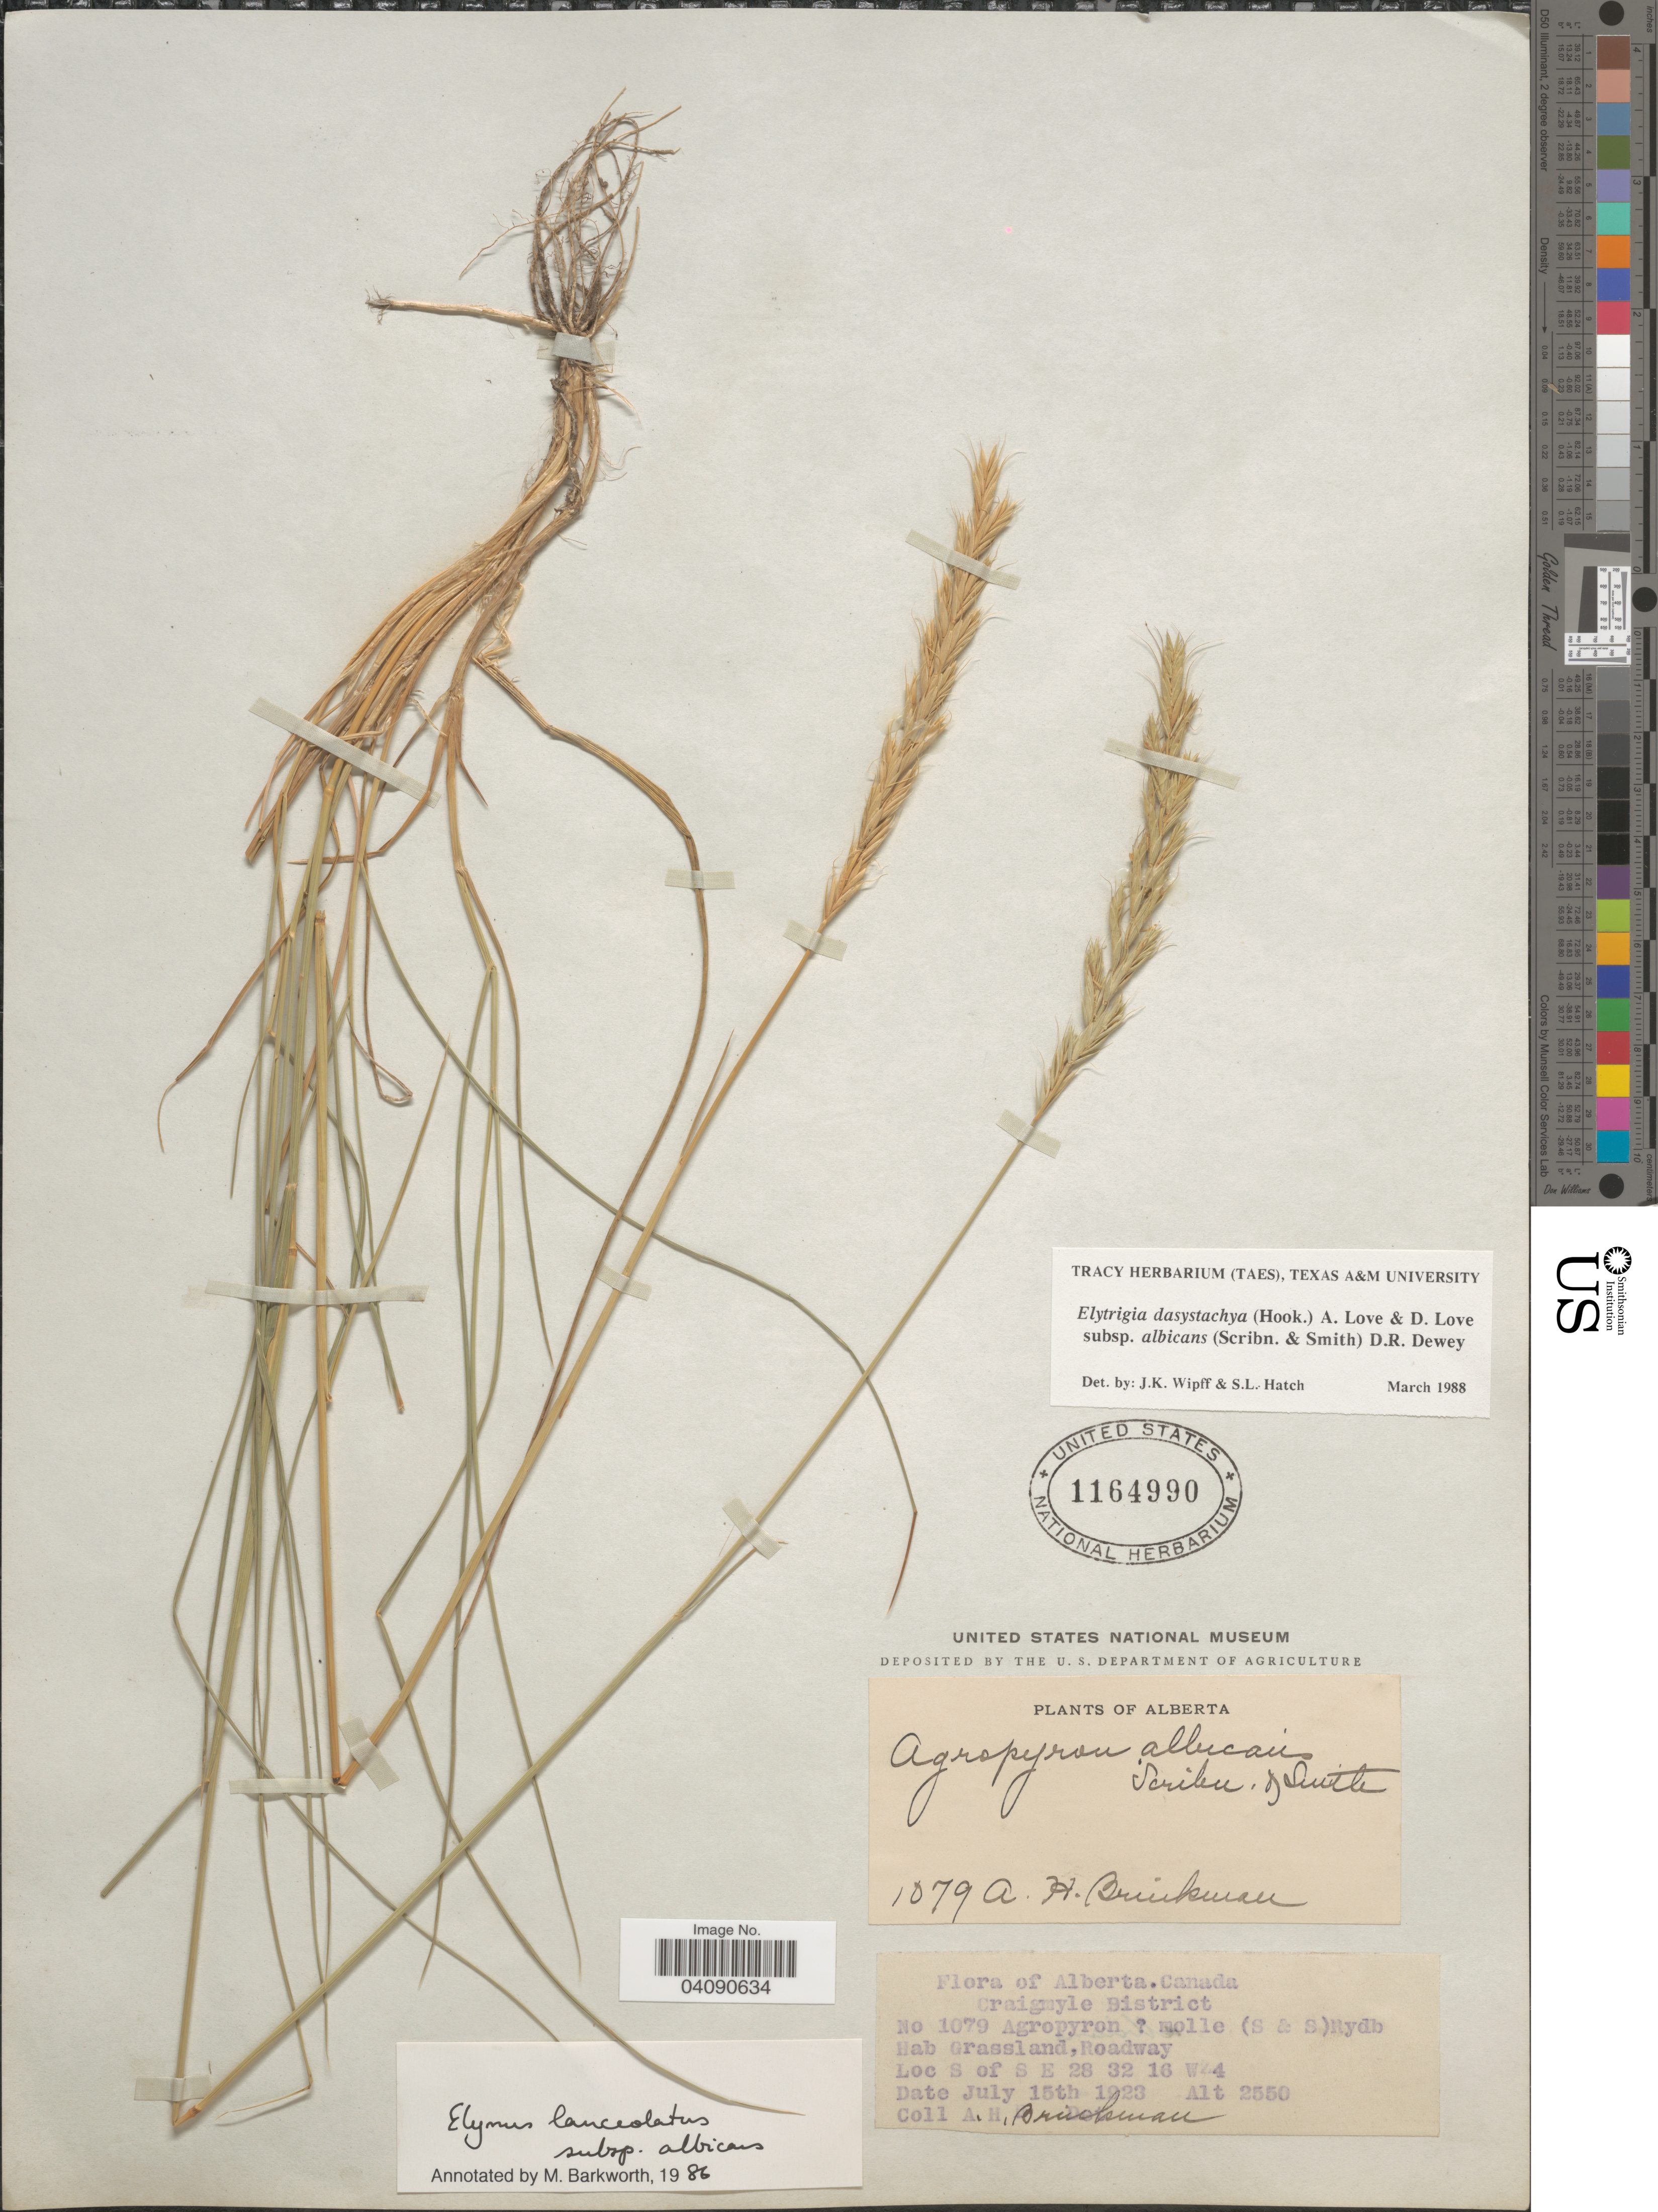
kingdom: Plantae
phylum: Tracheophyta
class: Liliopsida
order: Poales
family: Poaceae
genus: Elymus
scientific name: Elymus albicans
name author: (Scribn. & J.G. Sm.) Á. Löve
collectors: A. Brinkman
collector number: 1079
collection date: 1923-07-15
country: Canada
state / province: Alberta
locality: Craigmyle District. Grassland, Roadway. S of S E 28 32 16 W 4.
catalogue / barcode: US 1164990